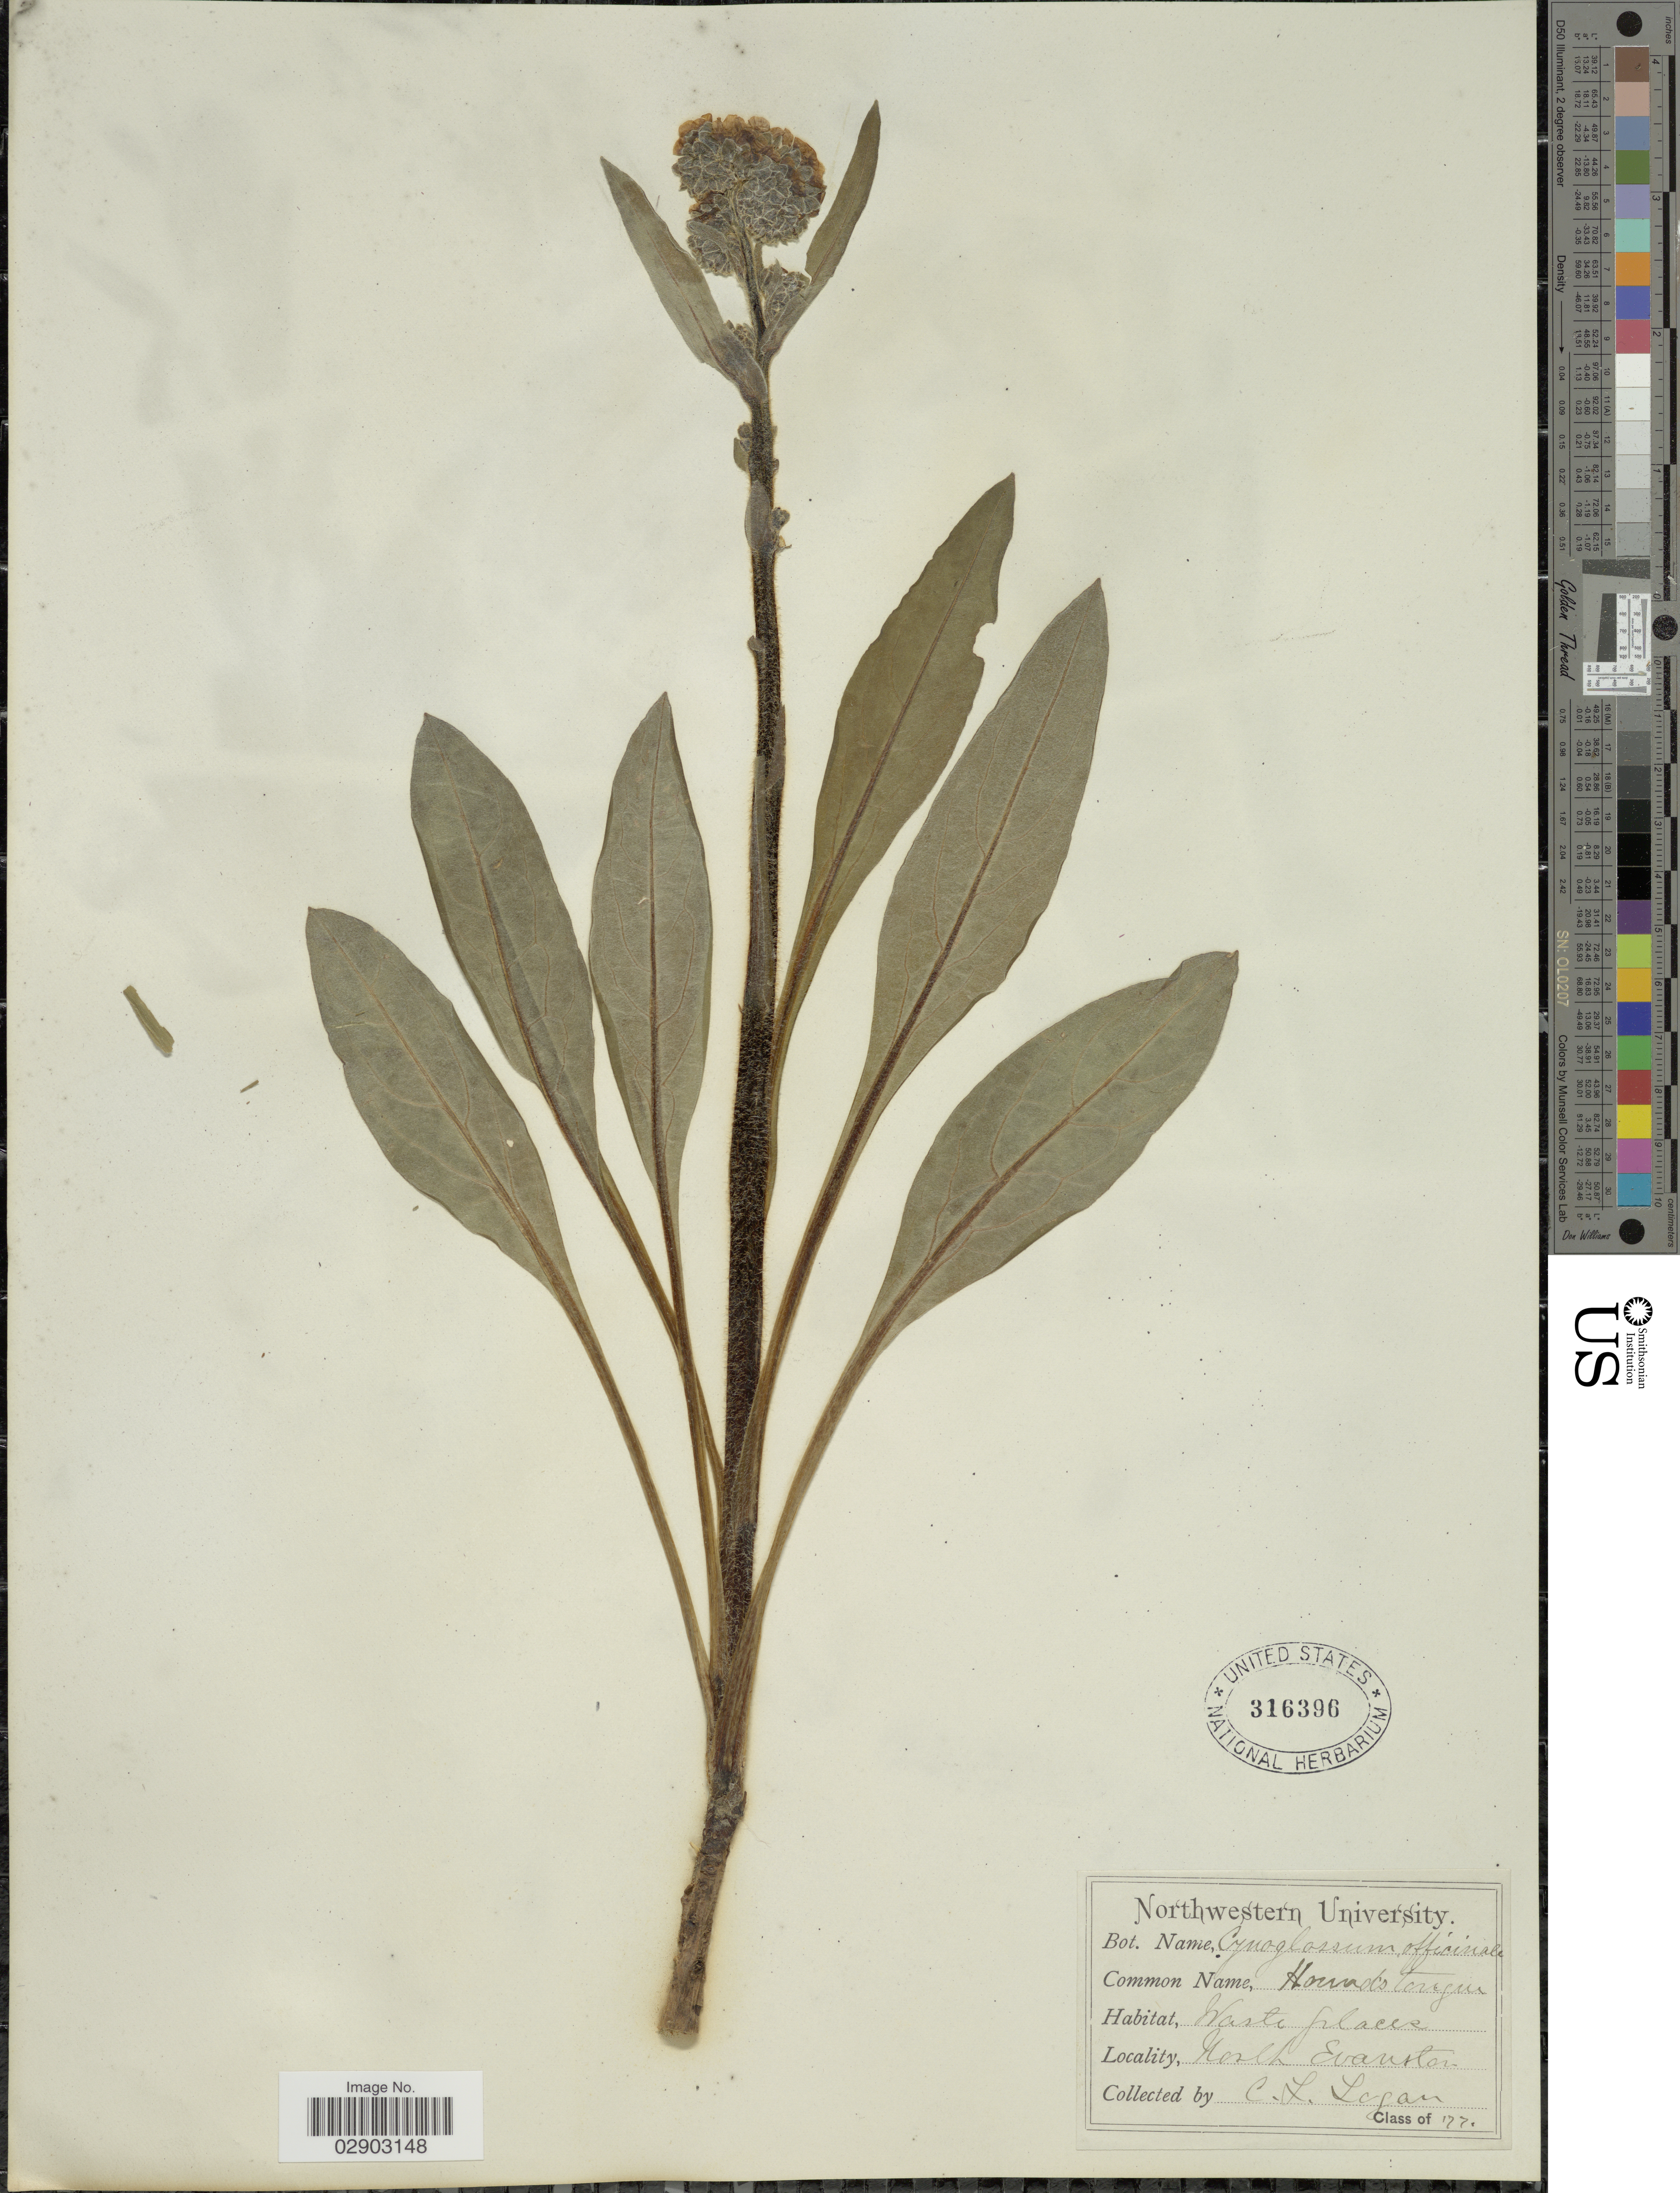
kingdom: Plantae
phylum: Tracheophyta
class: Magnoliopsida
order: Boraginales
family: Boraginaceae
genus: Cynoglossum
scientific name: Cynoglossum officinale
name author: L.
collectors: C. Logan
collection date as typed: Transcribed d/m/y: //77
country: United States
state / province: Illinois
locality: North Evanston.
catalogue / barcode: US 316396